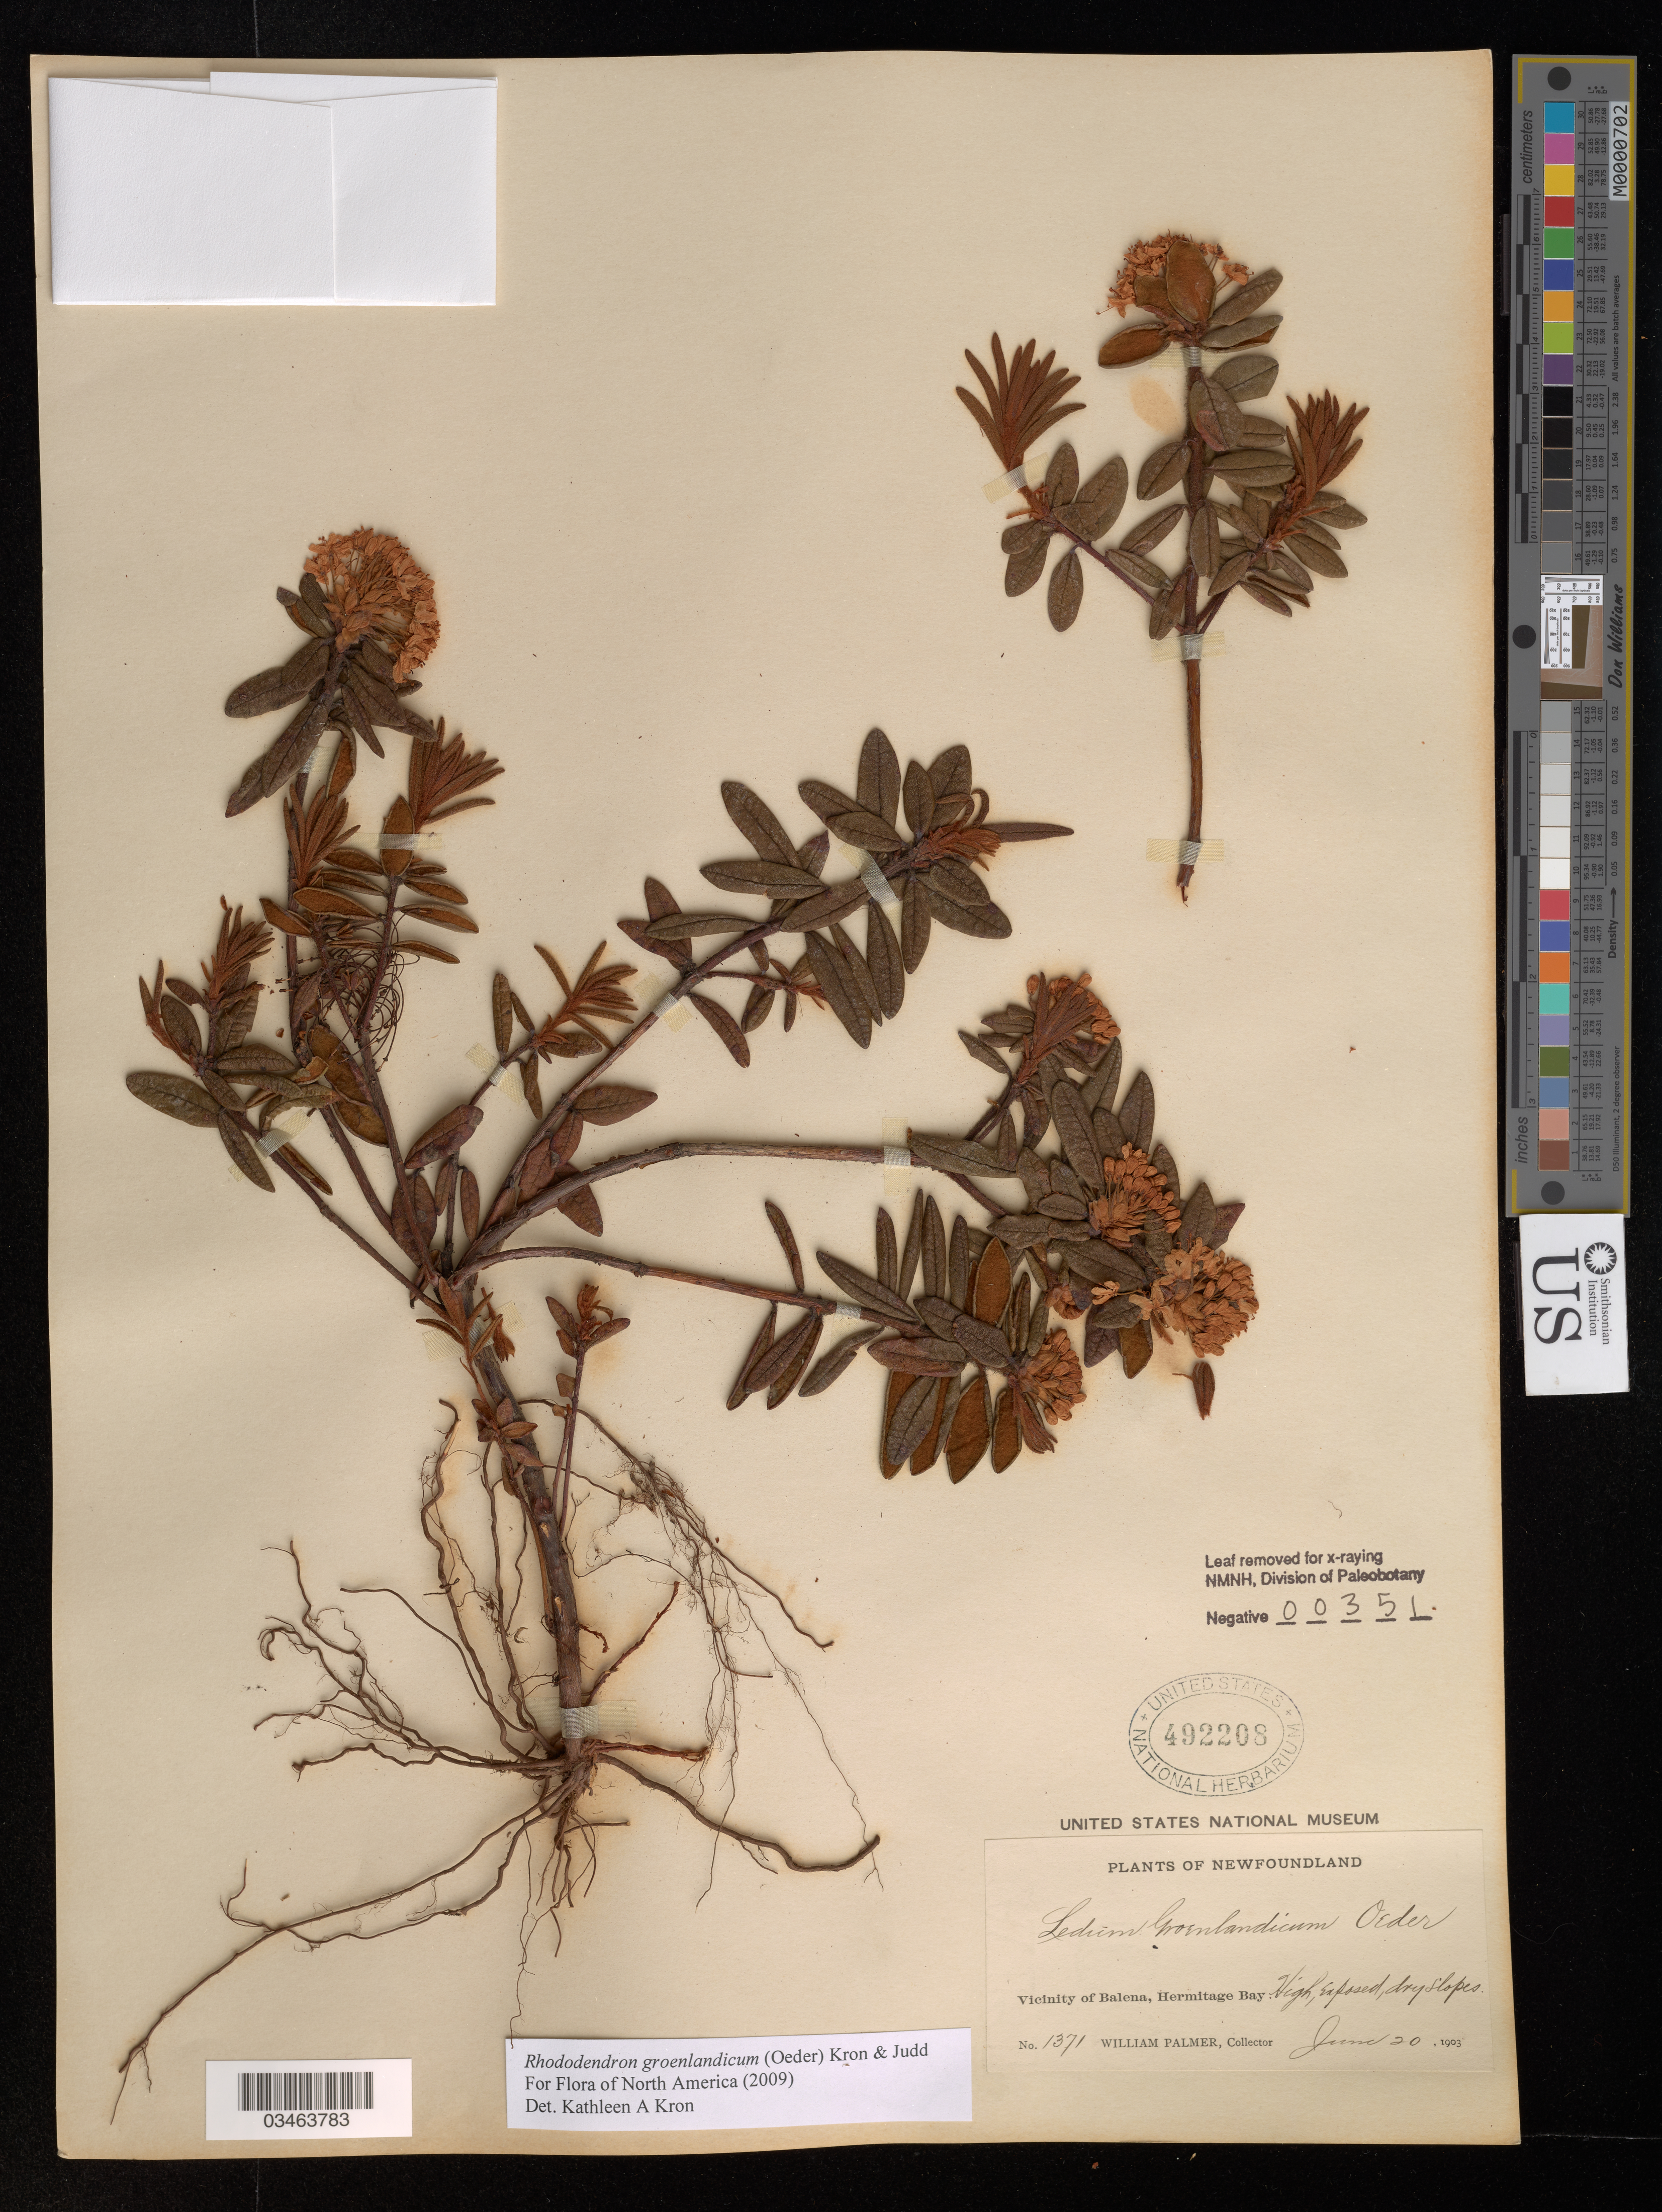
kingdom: Plantae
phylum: Tracheophyta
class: Magnoliopsida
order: Ericales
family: Ericaceae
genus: Rhododendron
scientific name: Rhododendron groenlandicum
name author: (Oeder) Kron & Judd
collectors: W. Palmer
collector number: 1371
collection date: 1903-06-20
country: Canada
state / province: Newfoundland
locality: Vicinity of Balena, Hermitage Bay. High.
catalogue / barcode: US 492208